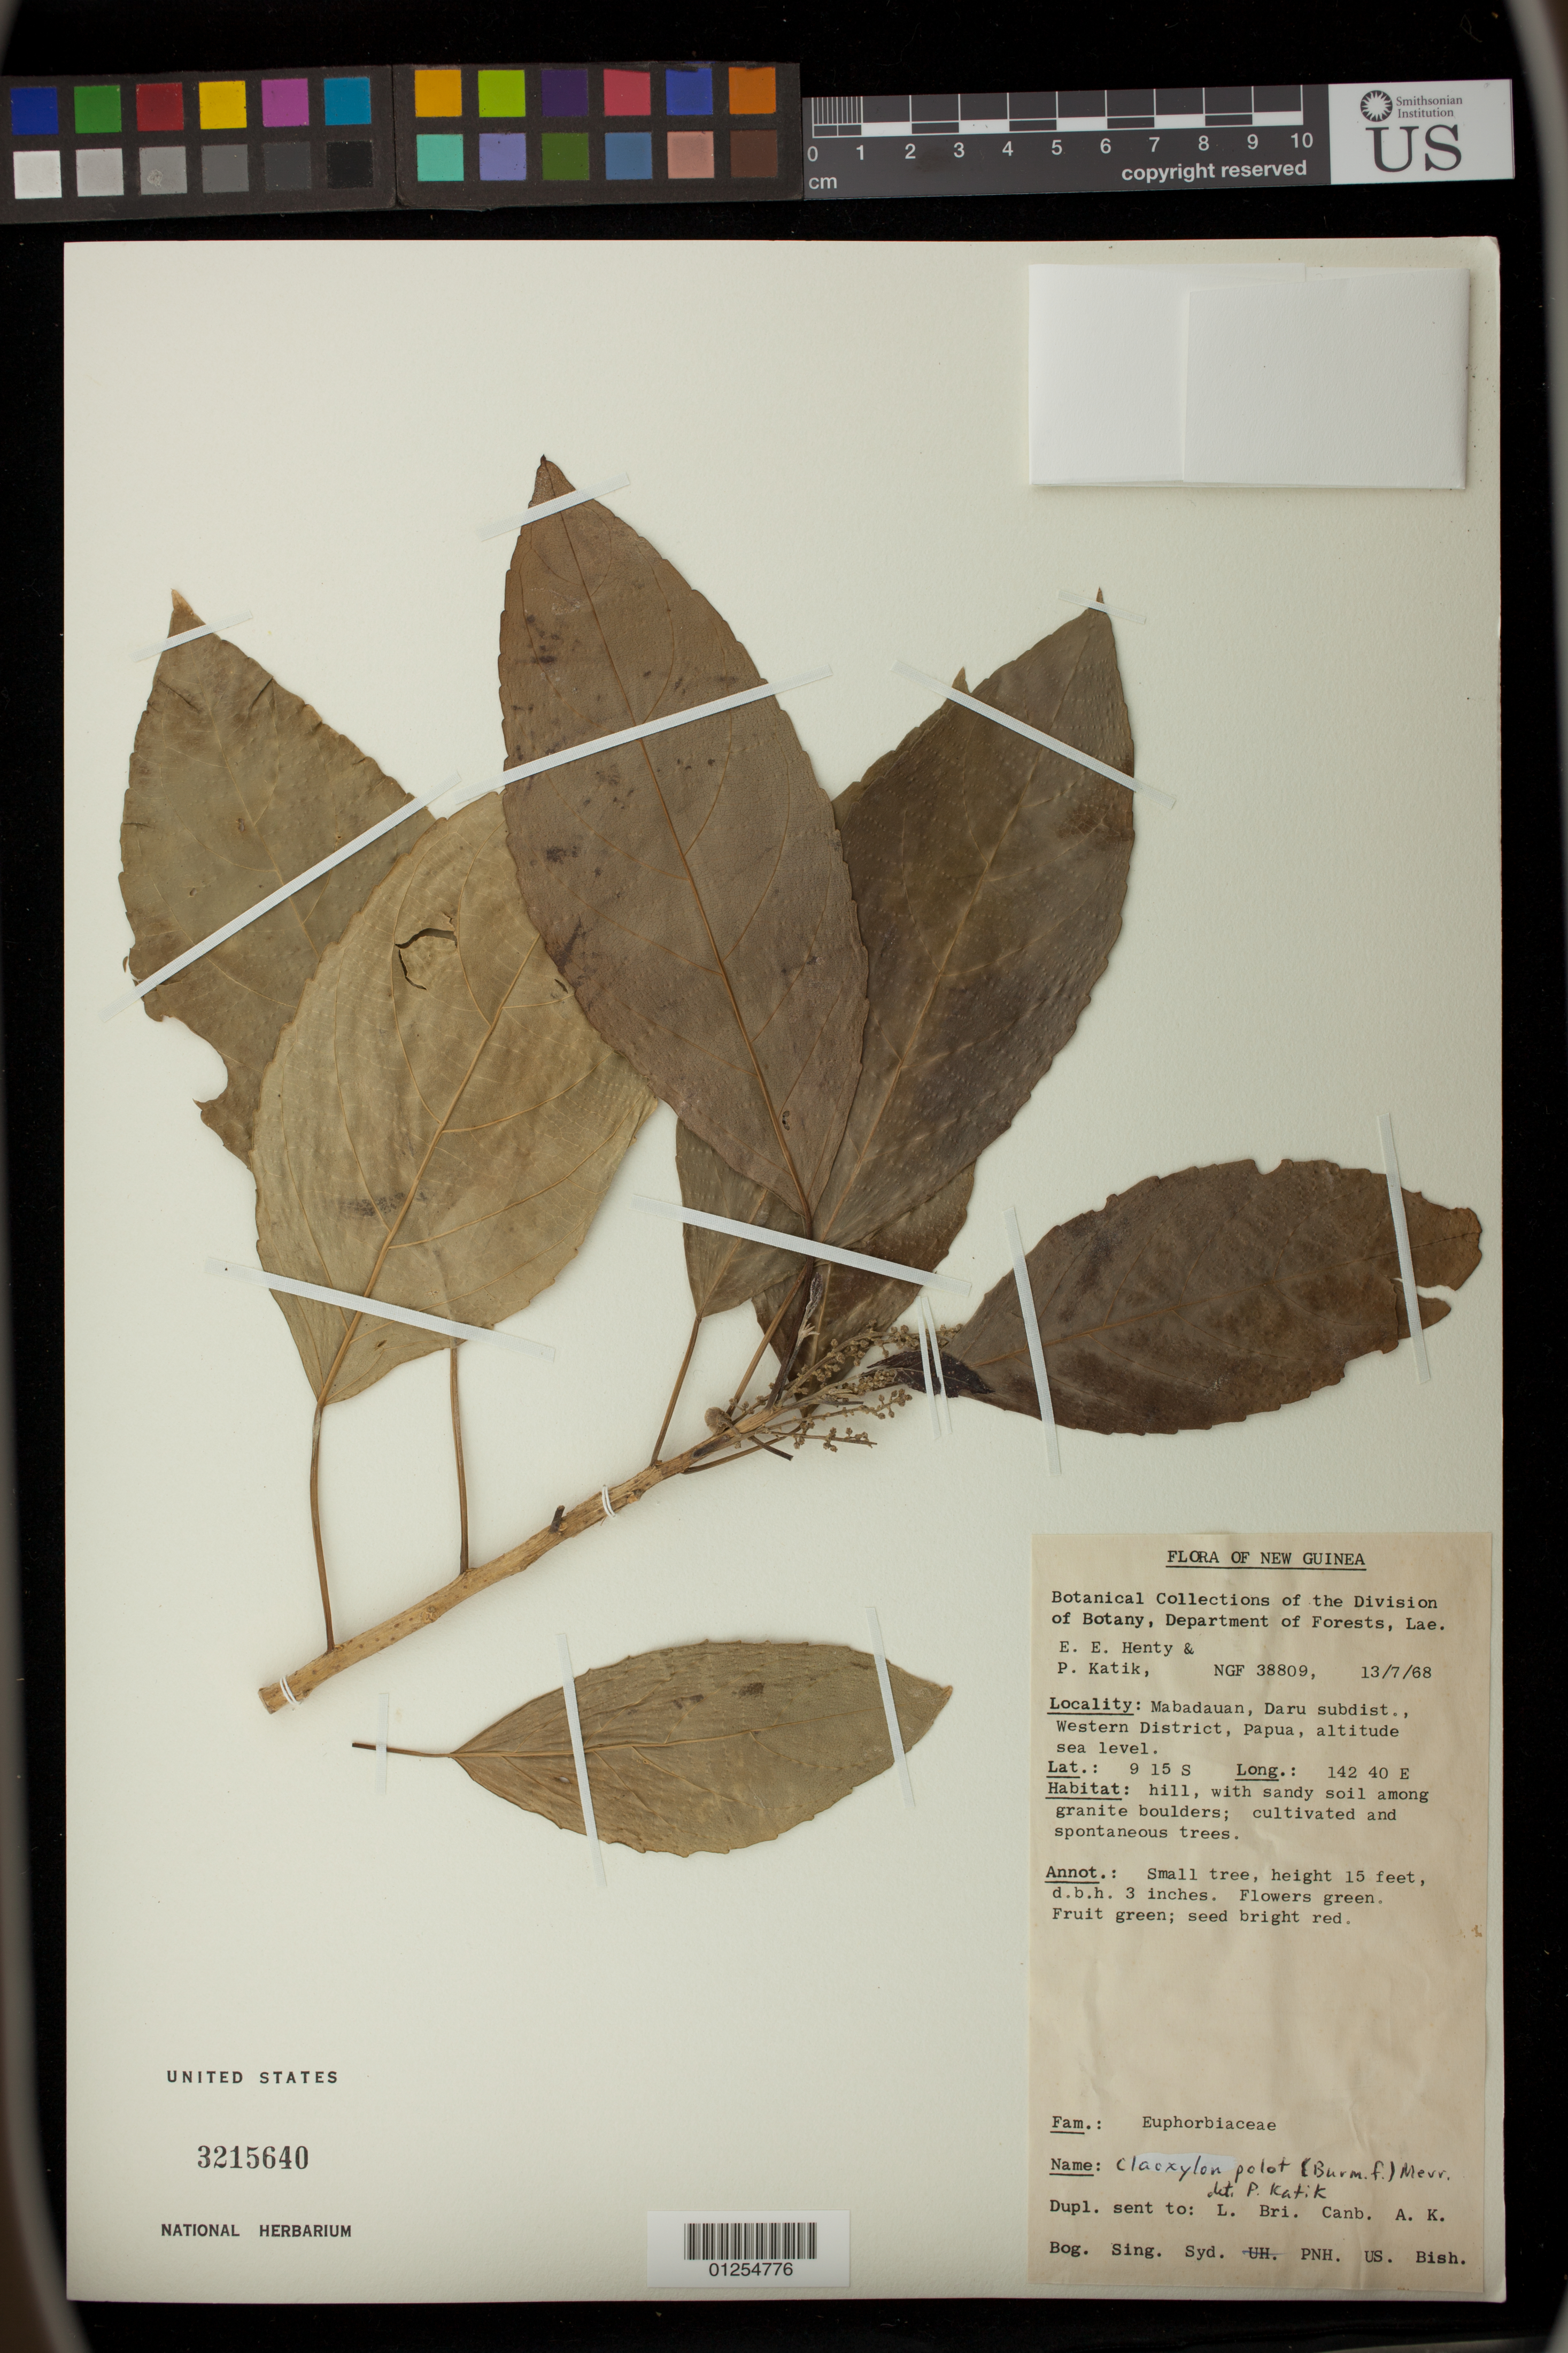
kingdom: Plantae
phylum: Tracheophyta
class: Magnoliopsida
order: Malpighiales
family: Euphorbiaceae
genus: Claoxylon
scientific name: Claoxylon polot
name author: (Burm. f.) Merr.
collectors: E. Henty & P. Katik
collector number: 38809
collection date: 1968-07-13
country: Papua New Guinea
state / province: Western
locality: Mabadauan, Daru subdist. hill, among granite boulders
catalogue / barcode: US 3215640